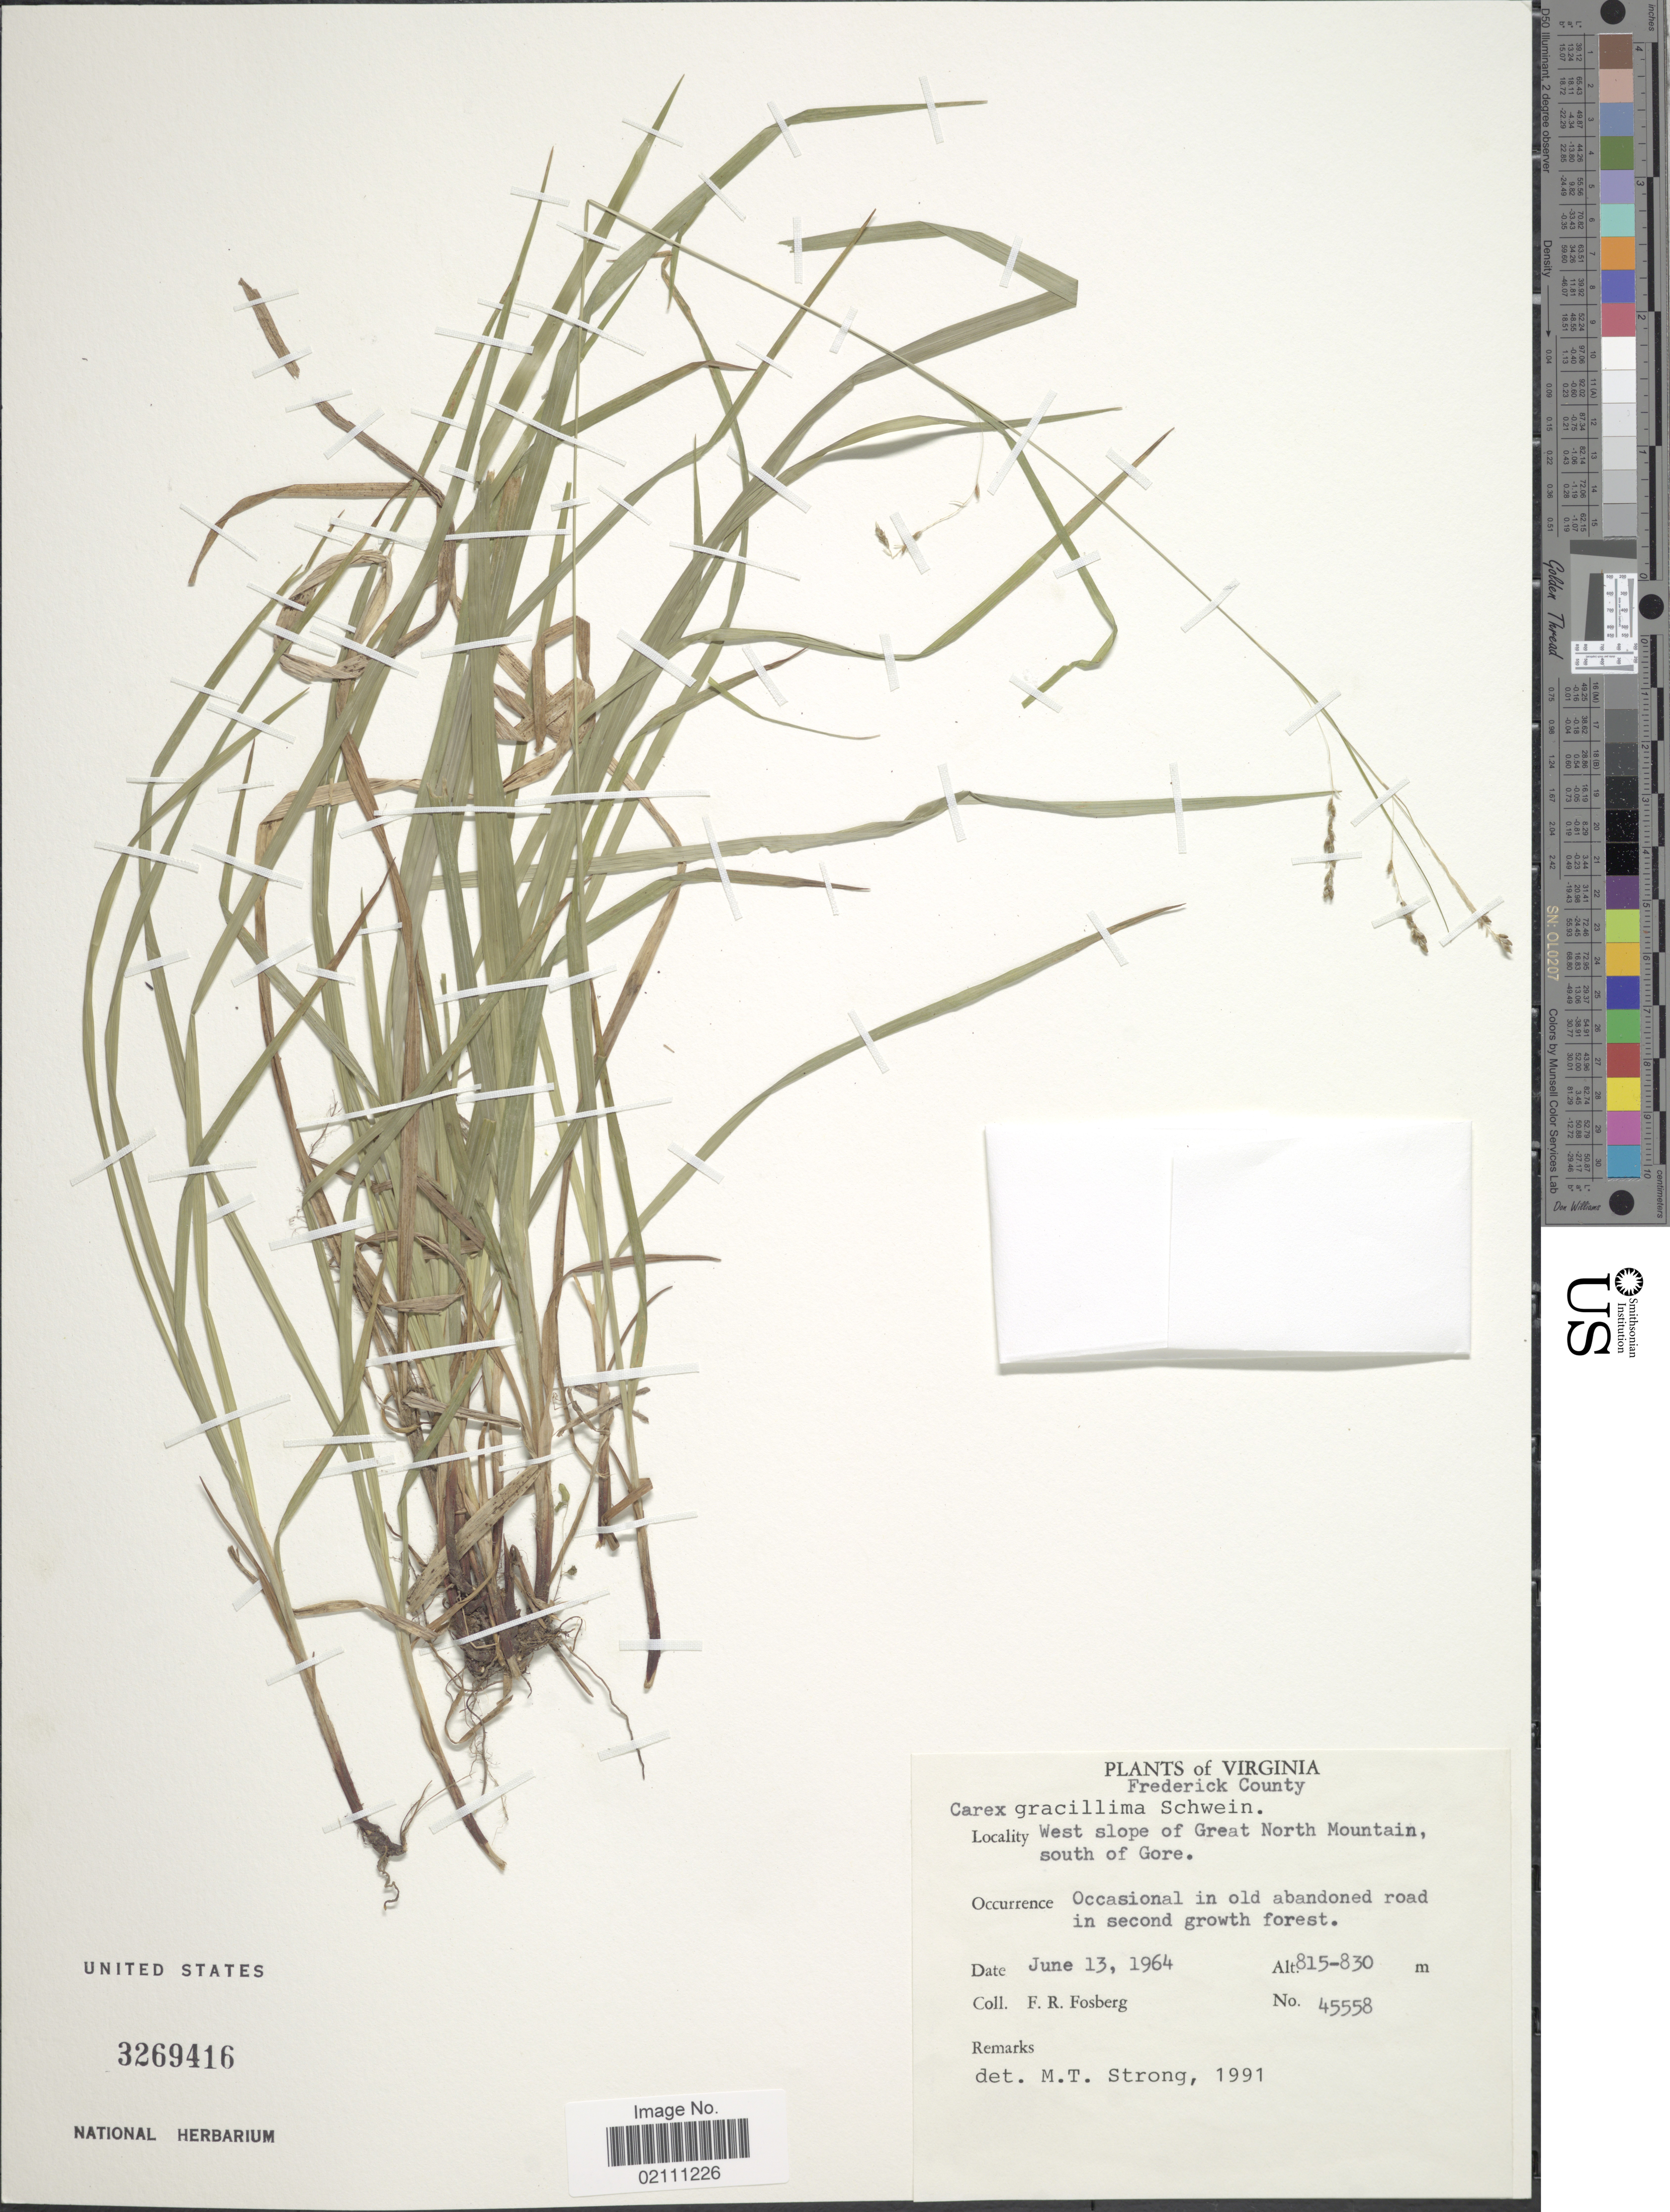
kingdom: Plantae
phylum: Tracheophyta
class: Liliopsida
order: Poales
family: Cyperaceae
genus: Carex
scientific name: Carex gracillima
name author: Schwein.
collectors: F. R. Fosberg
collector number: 45558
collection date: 1964-06-13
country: United States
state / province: Virginia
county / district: Frederick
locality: Frederick County, West slope of Great North Mountain, south of Gore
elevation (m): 815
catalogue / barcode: US 3269416